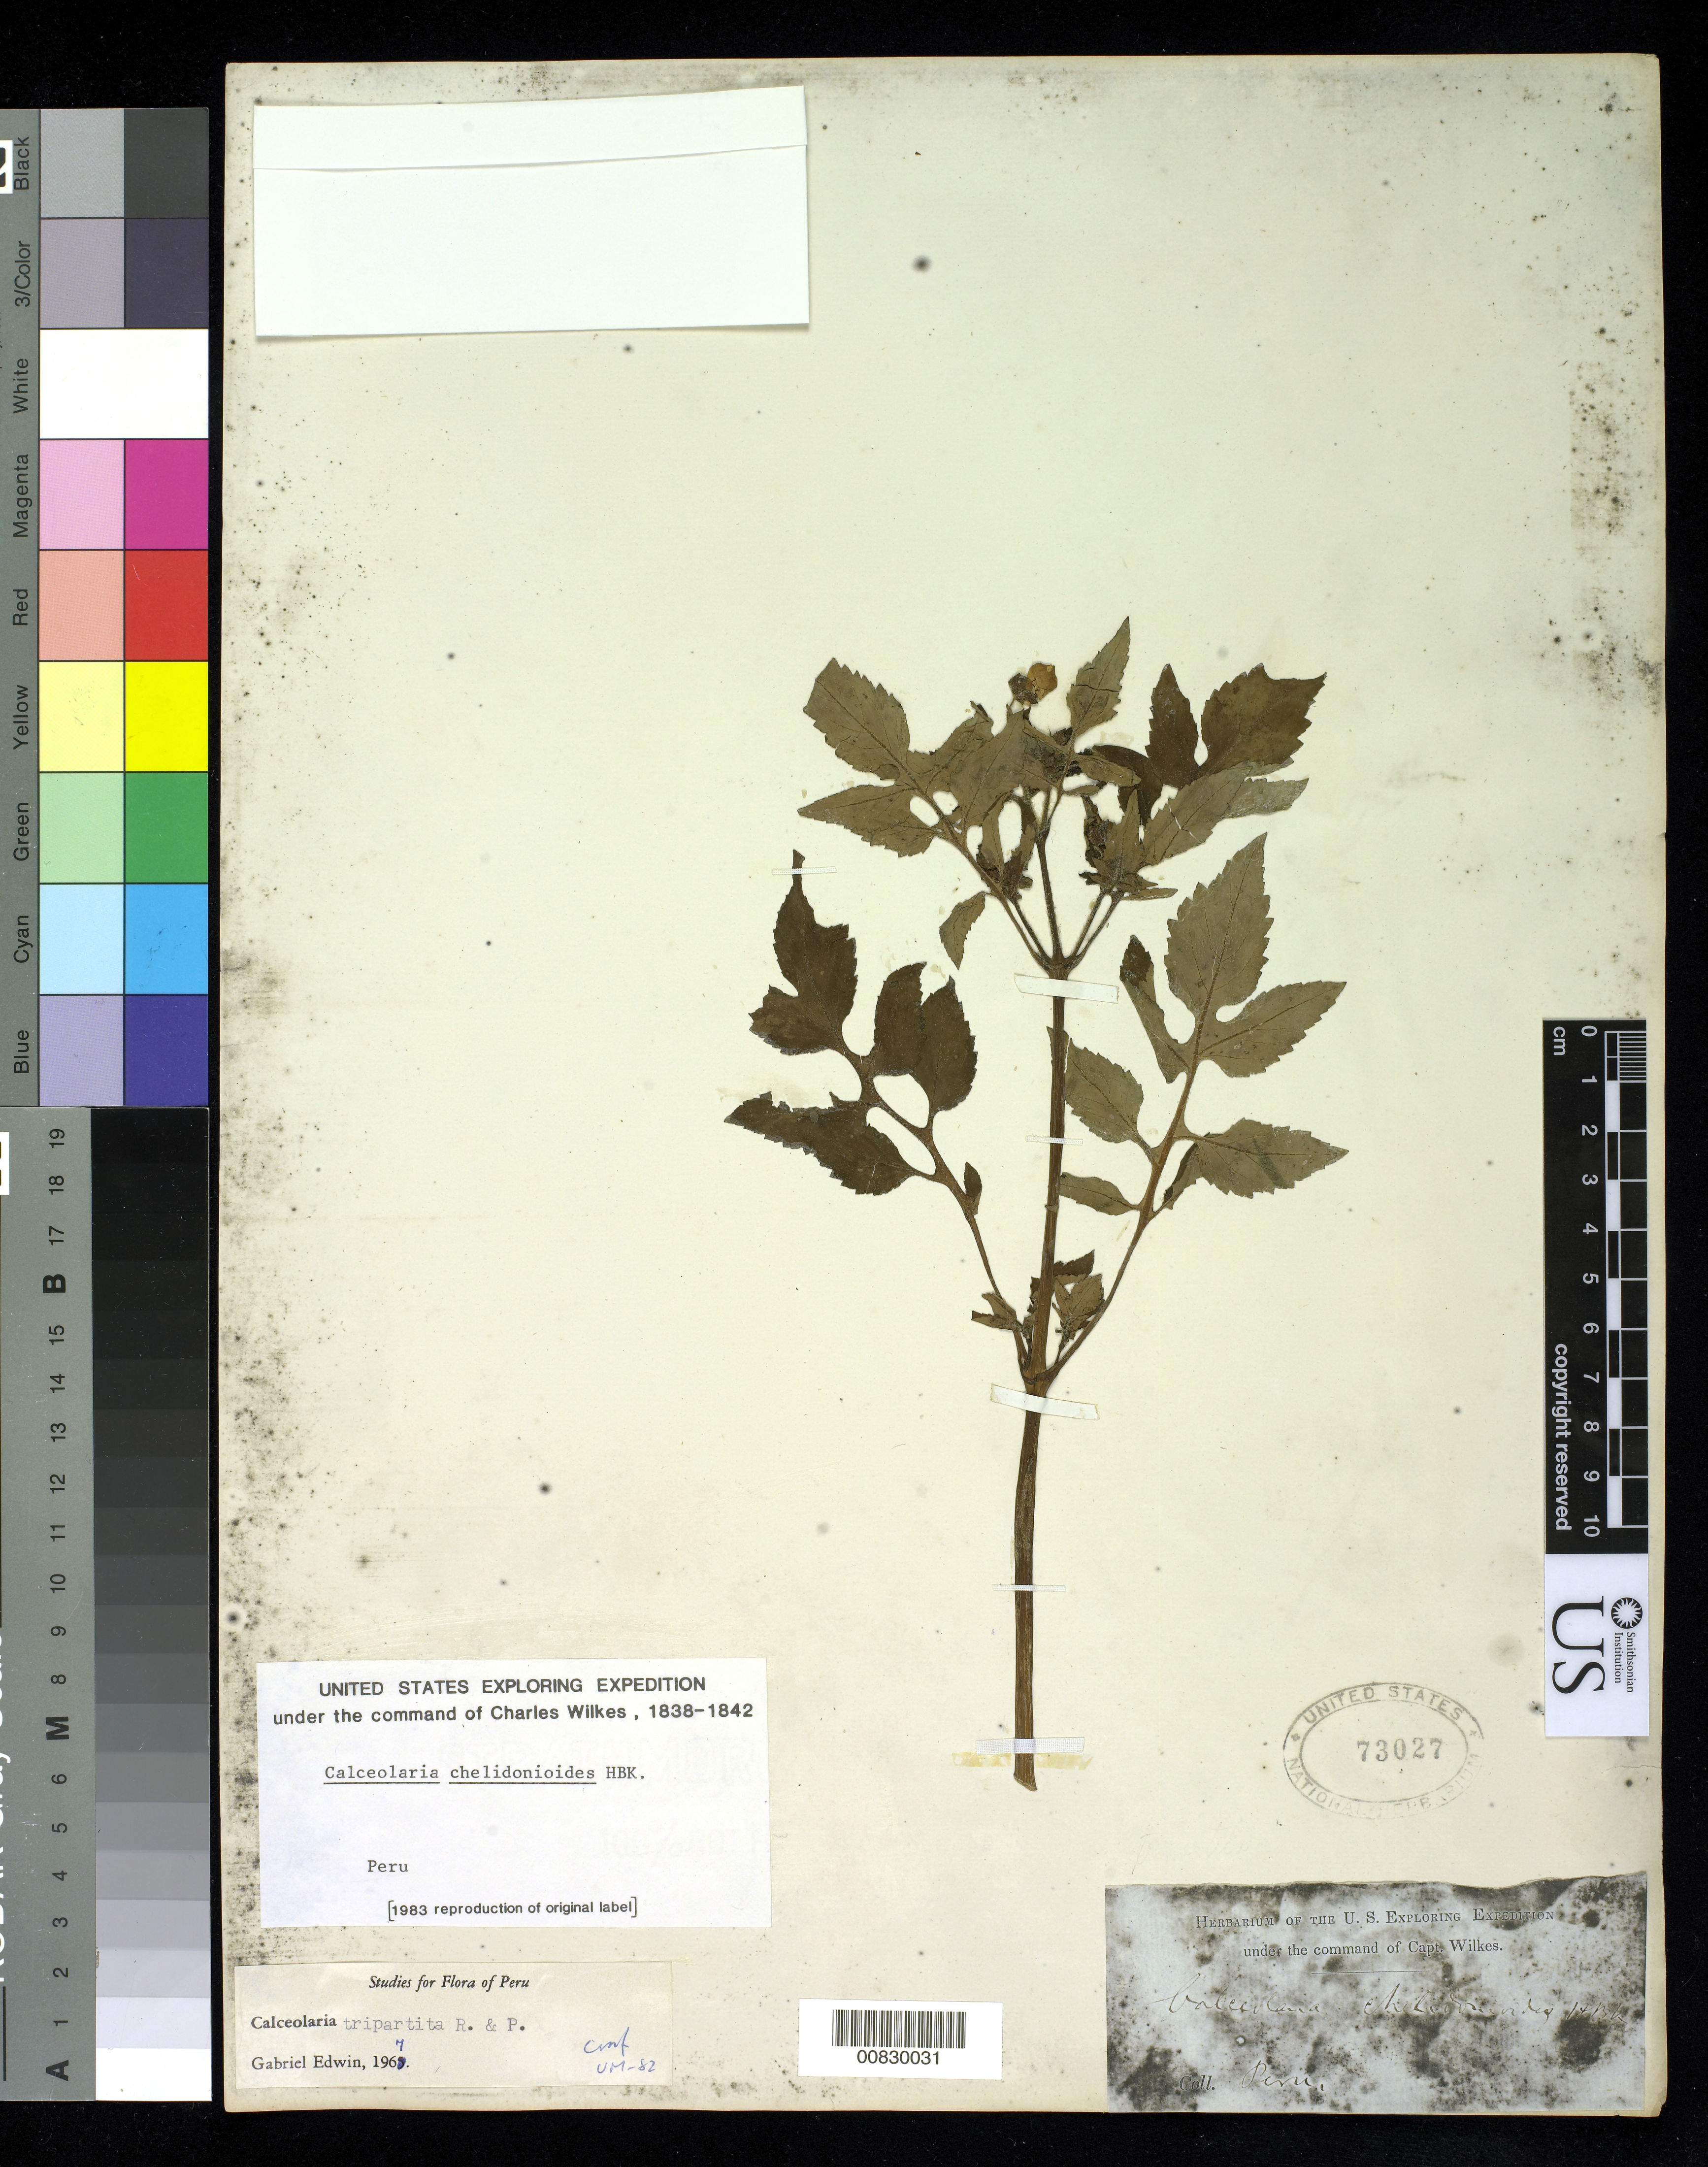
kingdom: Plantae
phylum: Tracheophyta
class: Magnoliopsida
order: Lamiales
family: Calceolariaceae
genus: Calceolaria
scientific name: Calceolaria tripartita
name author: Ruiz & Pav.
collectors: Wilkes Explor. Exped.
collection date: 1838/1842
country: Peru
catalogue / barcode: US 73027